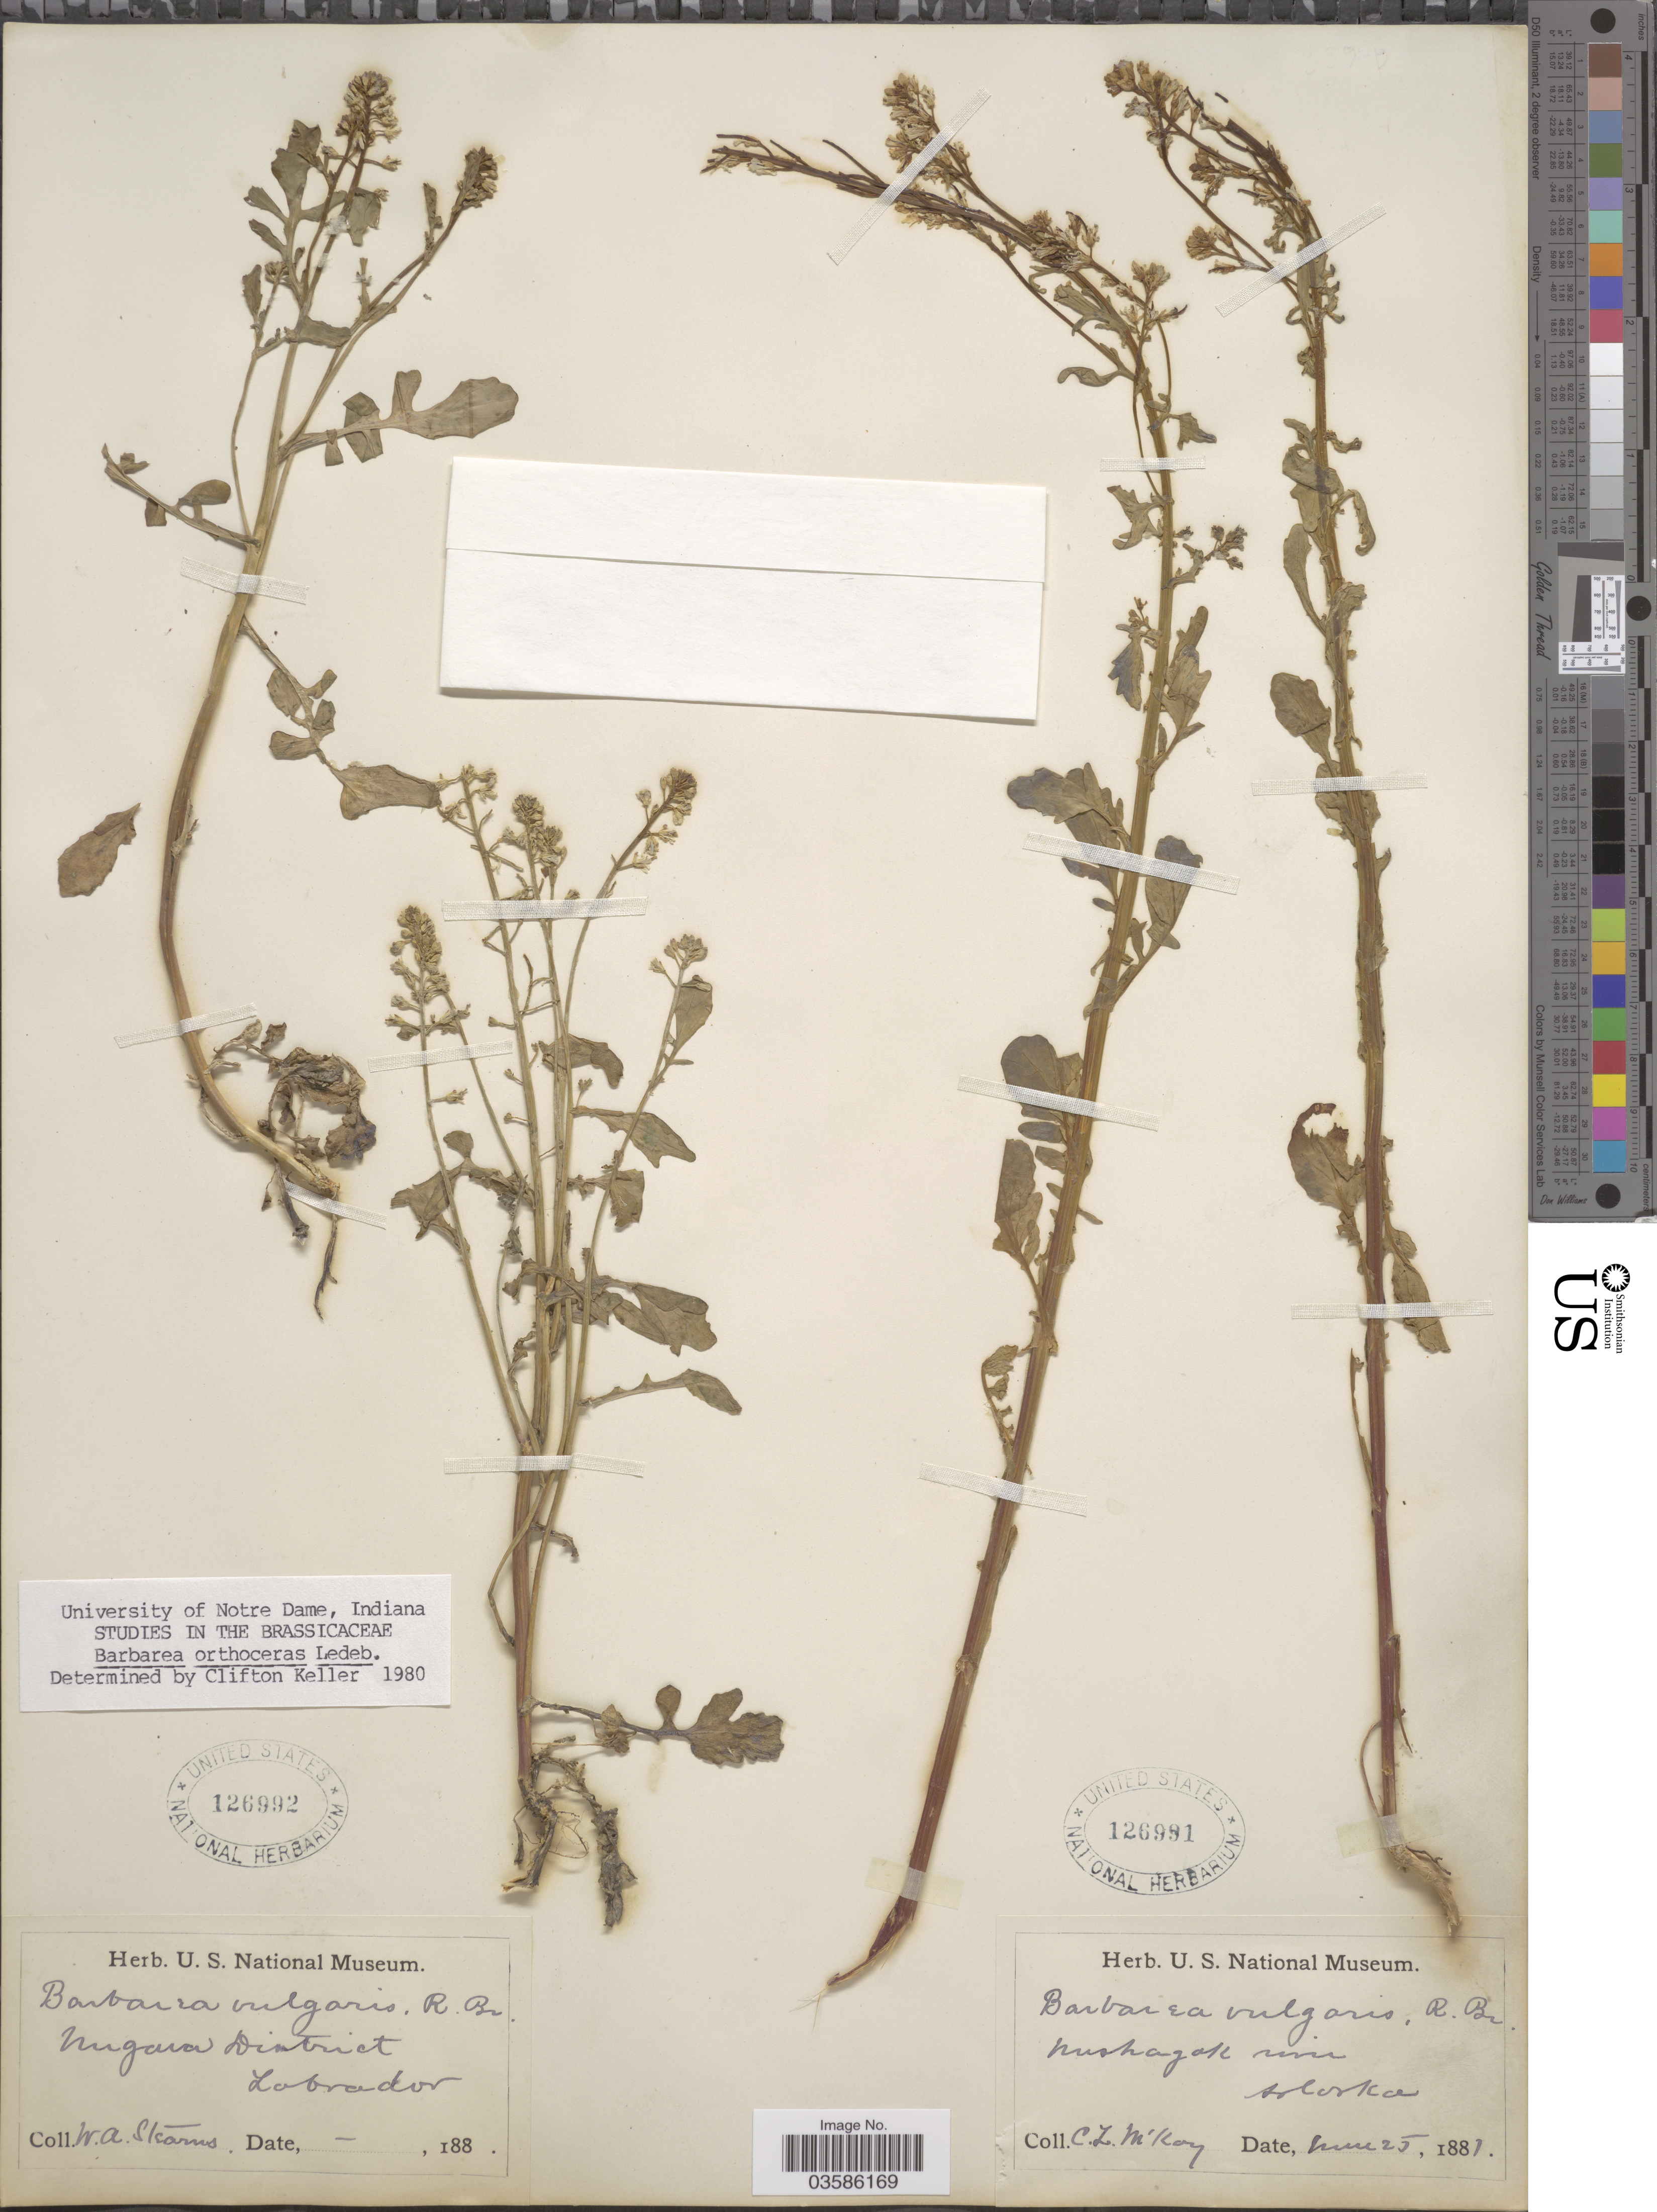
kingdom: Plantae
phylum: Tracheophyta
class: Magnoliopsida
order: Brassicales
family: Brassicaceae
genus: Barbarea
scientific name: Barbarea orthoceras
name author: Ledeb.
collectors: W. Stearns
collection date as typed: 188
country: Canada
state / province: Newfoundland and Labrador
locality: Ungava District. Labrador.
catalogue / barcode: US 126992